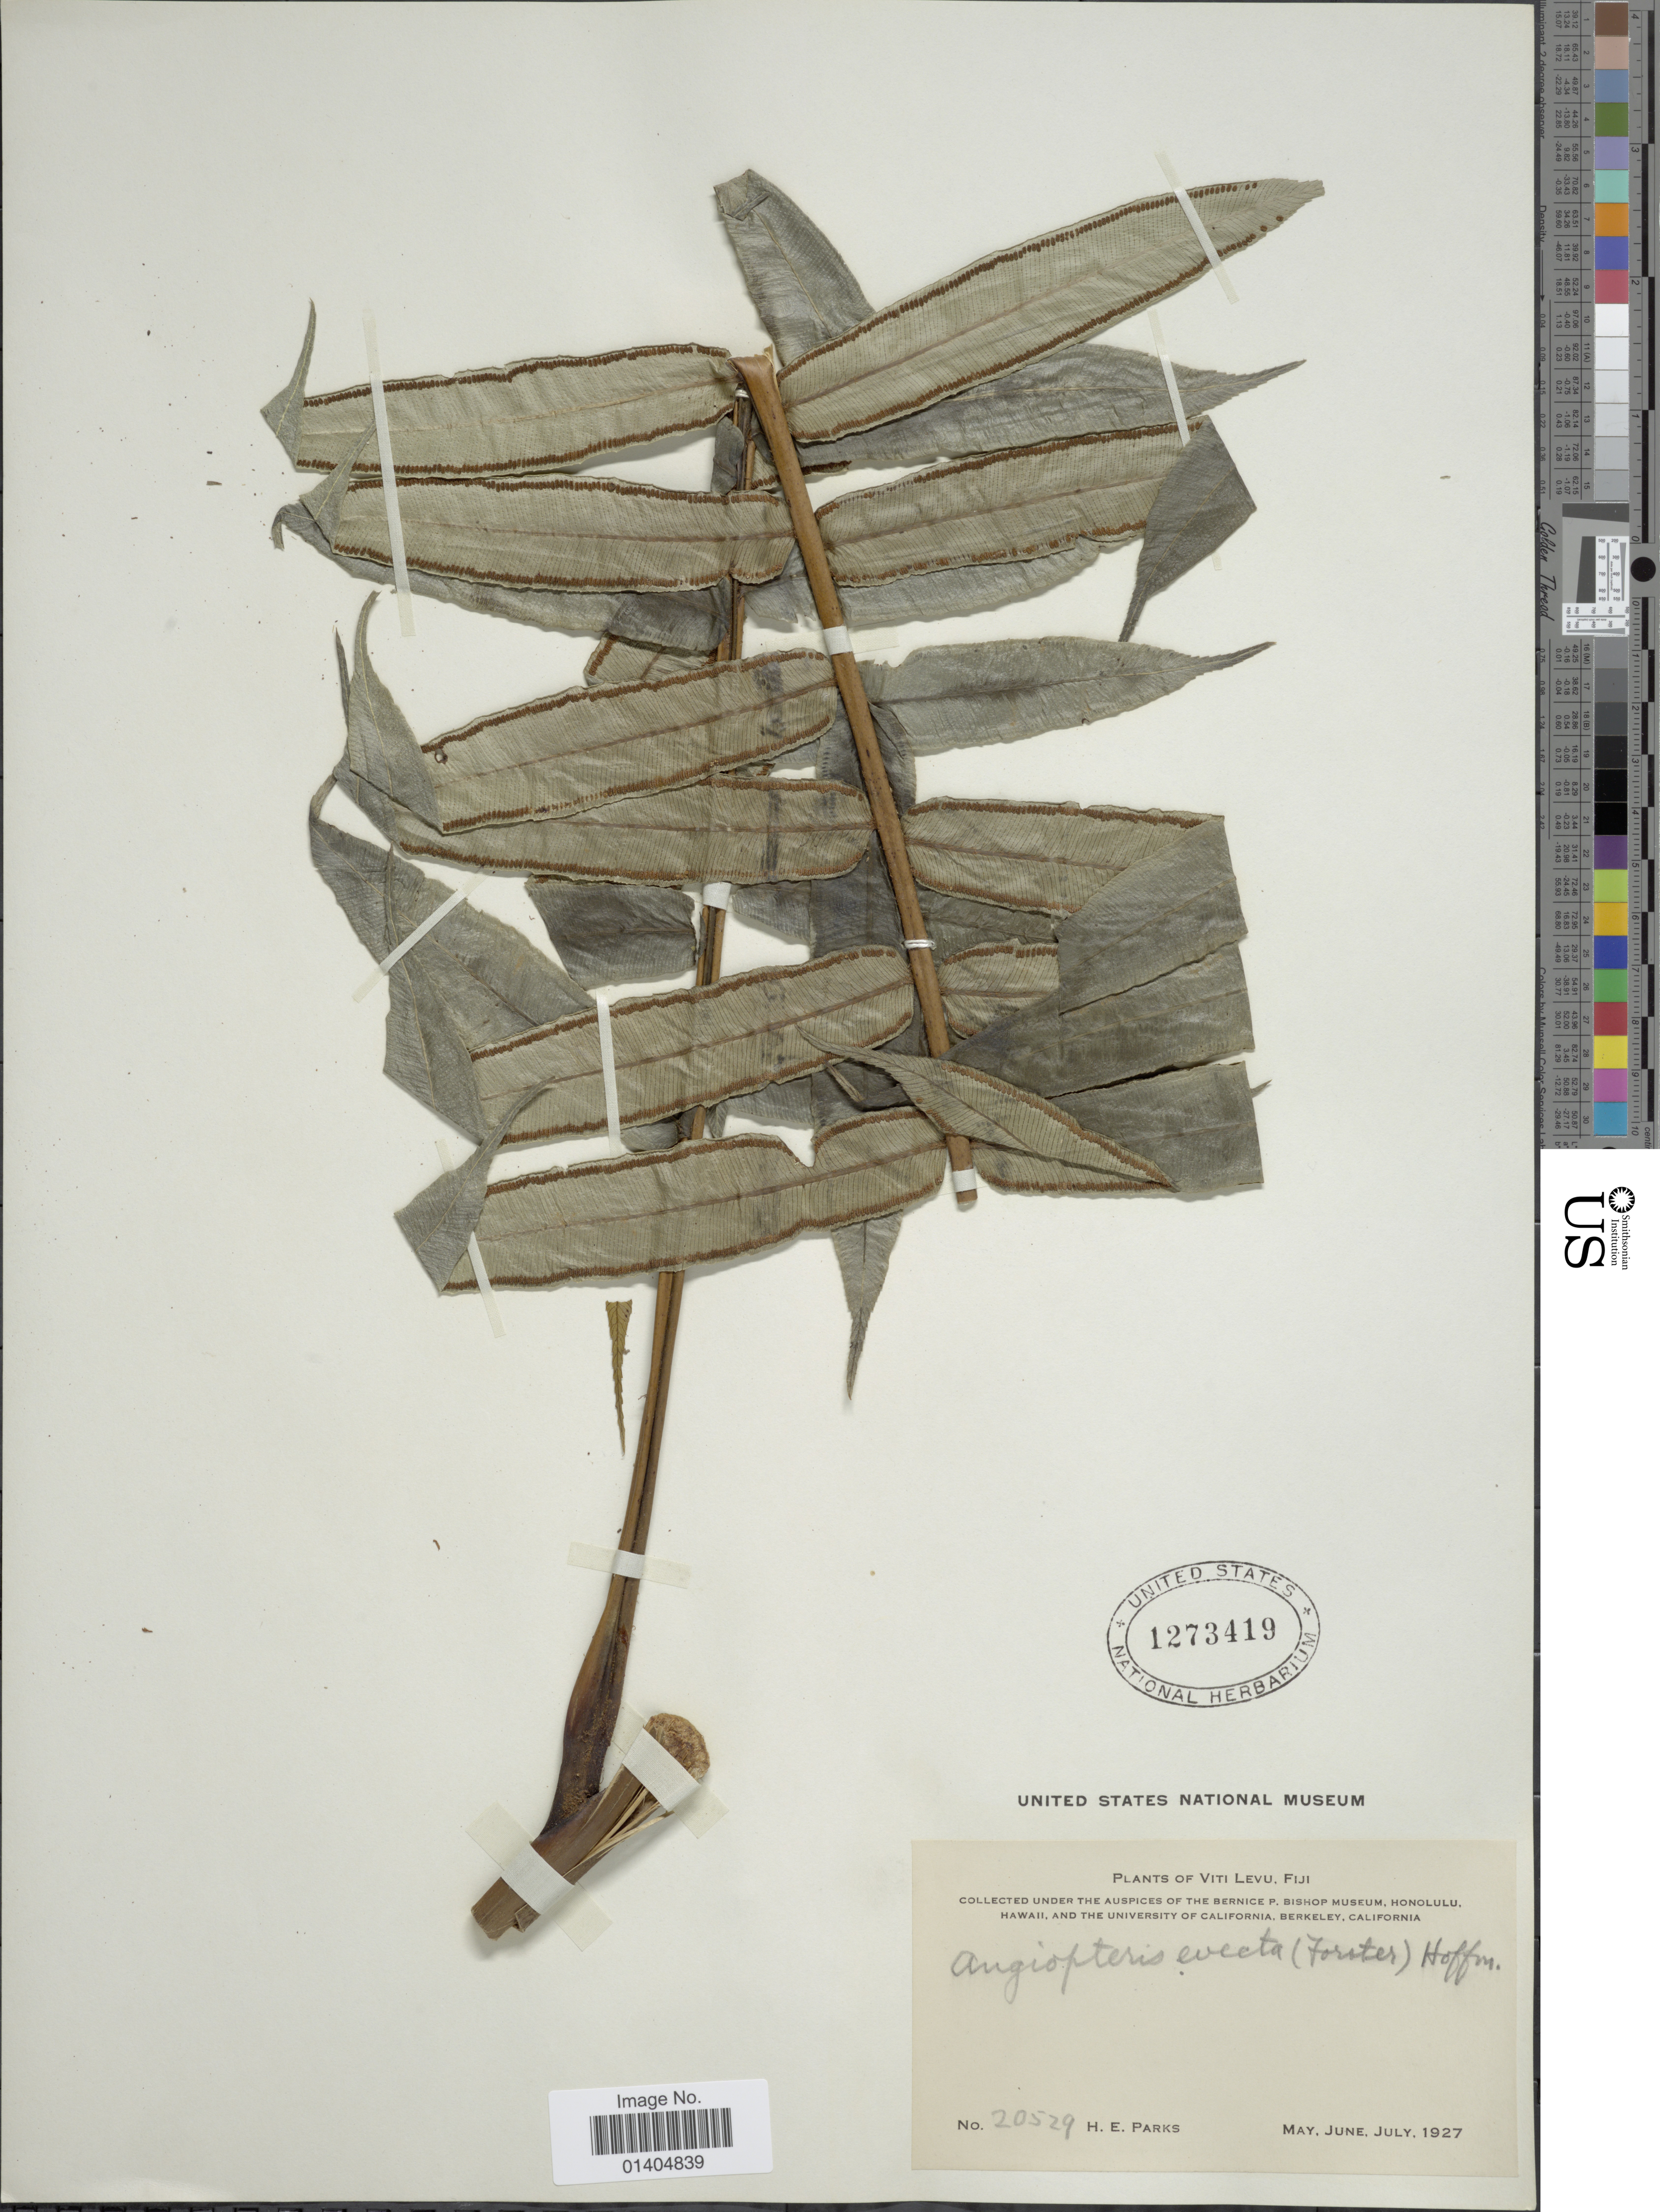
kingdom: Plantae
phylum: Tracheophyta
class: Polypodiopsida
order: Marattiales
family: Marattiaceae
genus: Angiopteris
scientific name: Angiopteris evecta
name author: (G. Forst.) Hoffm.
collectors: H. E. Parks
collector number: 20529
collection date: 1927-05/1927-07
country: Fiji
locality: Viti Levu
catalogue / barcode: US 1273419